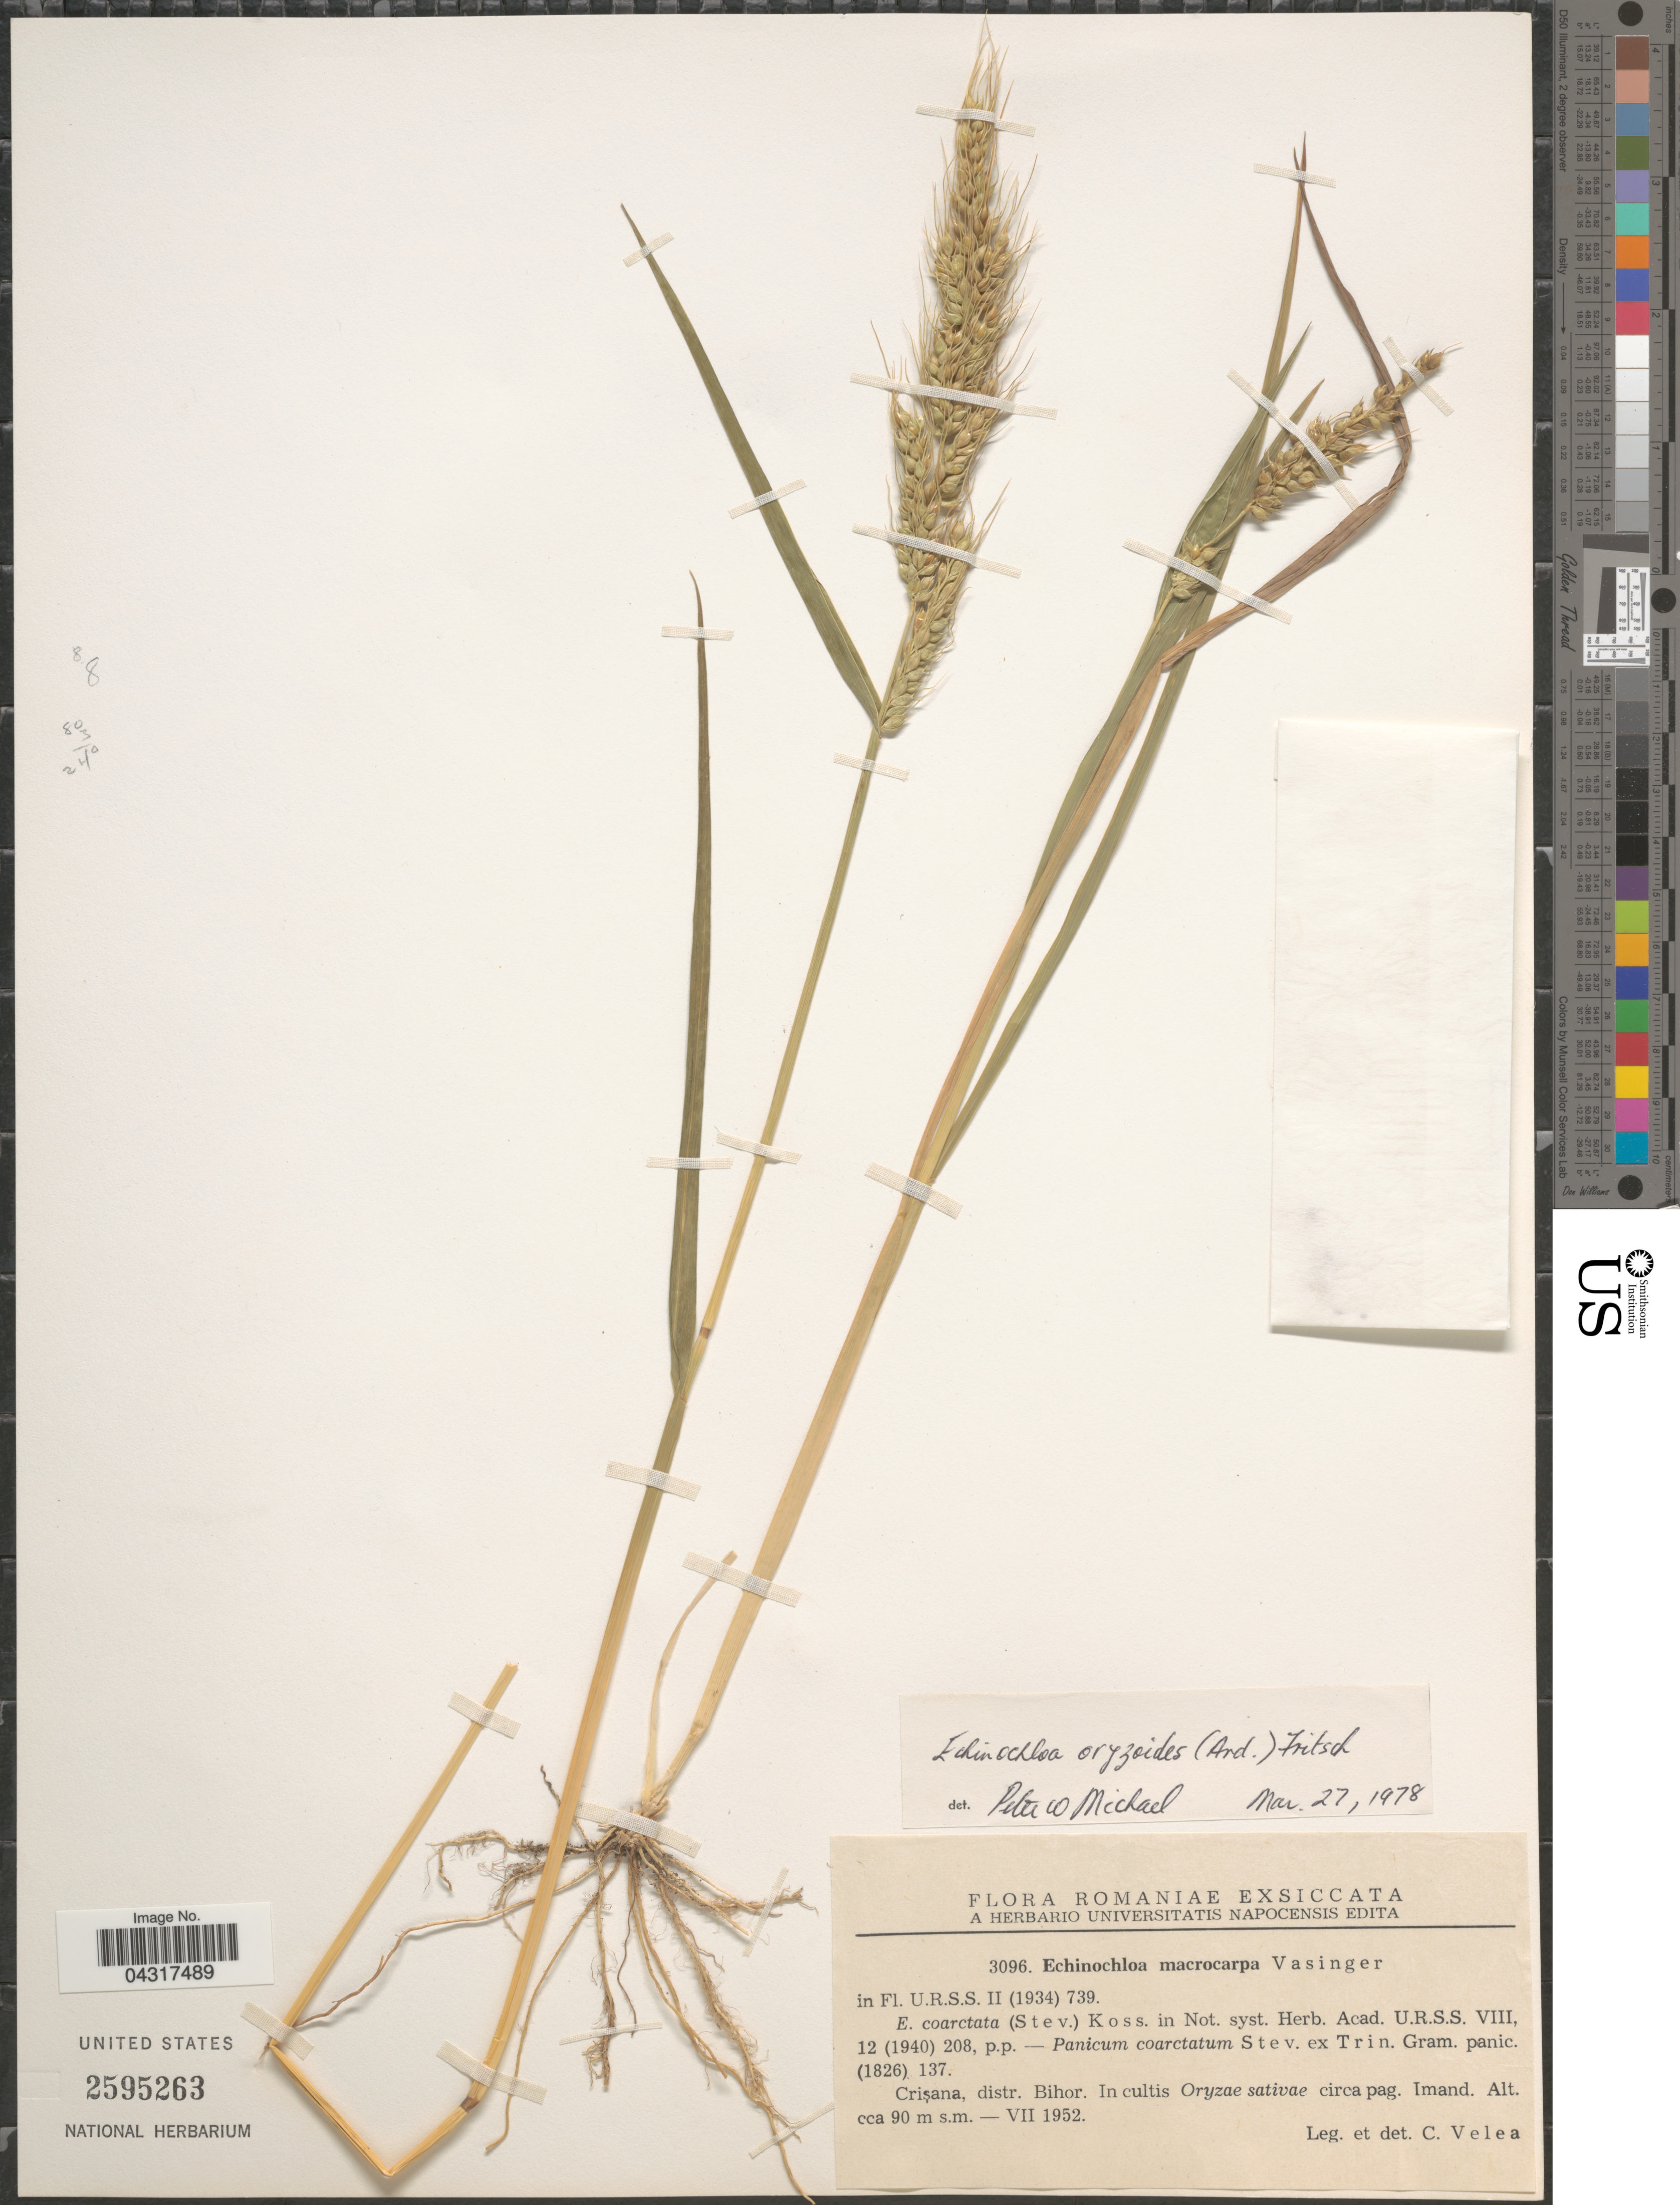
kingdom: Plantae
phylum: Tracheophyta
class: Liliopsida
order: Poales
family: Poaceae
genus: Echinochloa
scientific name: Echinochloa oryzoides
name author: (Ard.) Fritsch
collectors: C. Velea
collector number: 3096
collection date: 1952-07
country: Romania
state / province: Bihor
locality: Crişana, distr. Bihor.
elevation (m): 90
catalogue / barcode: US 2595263